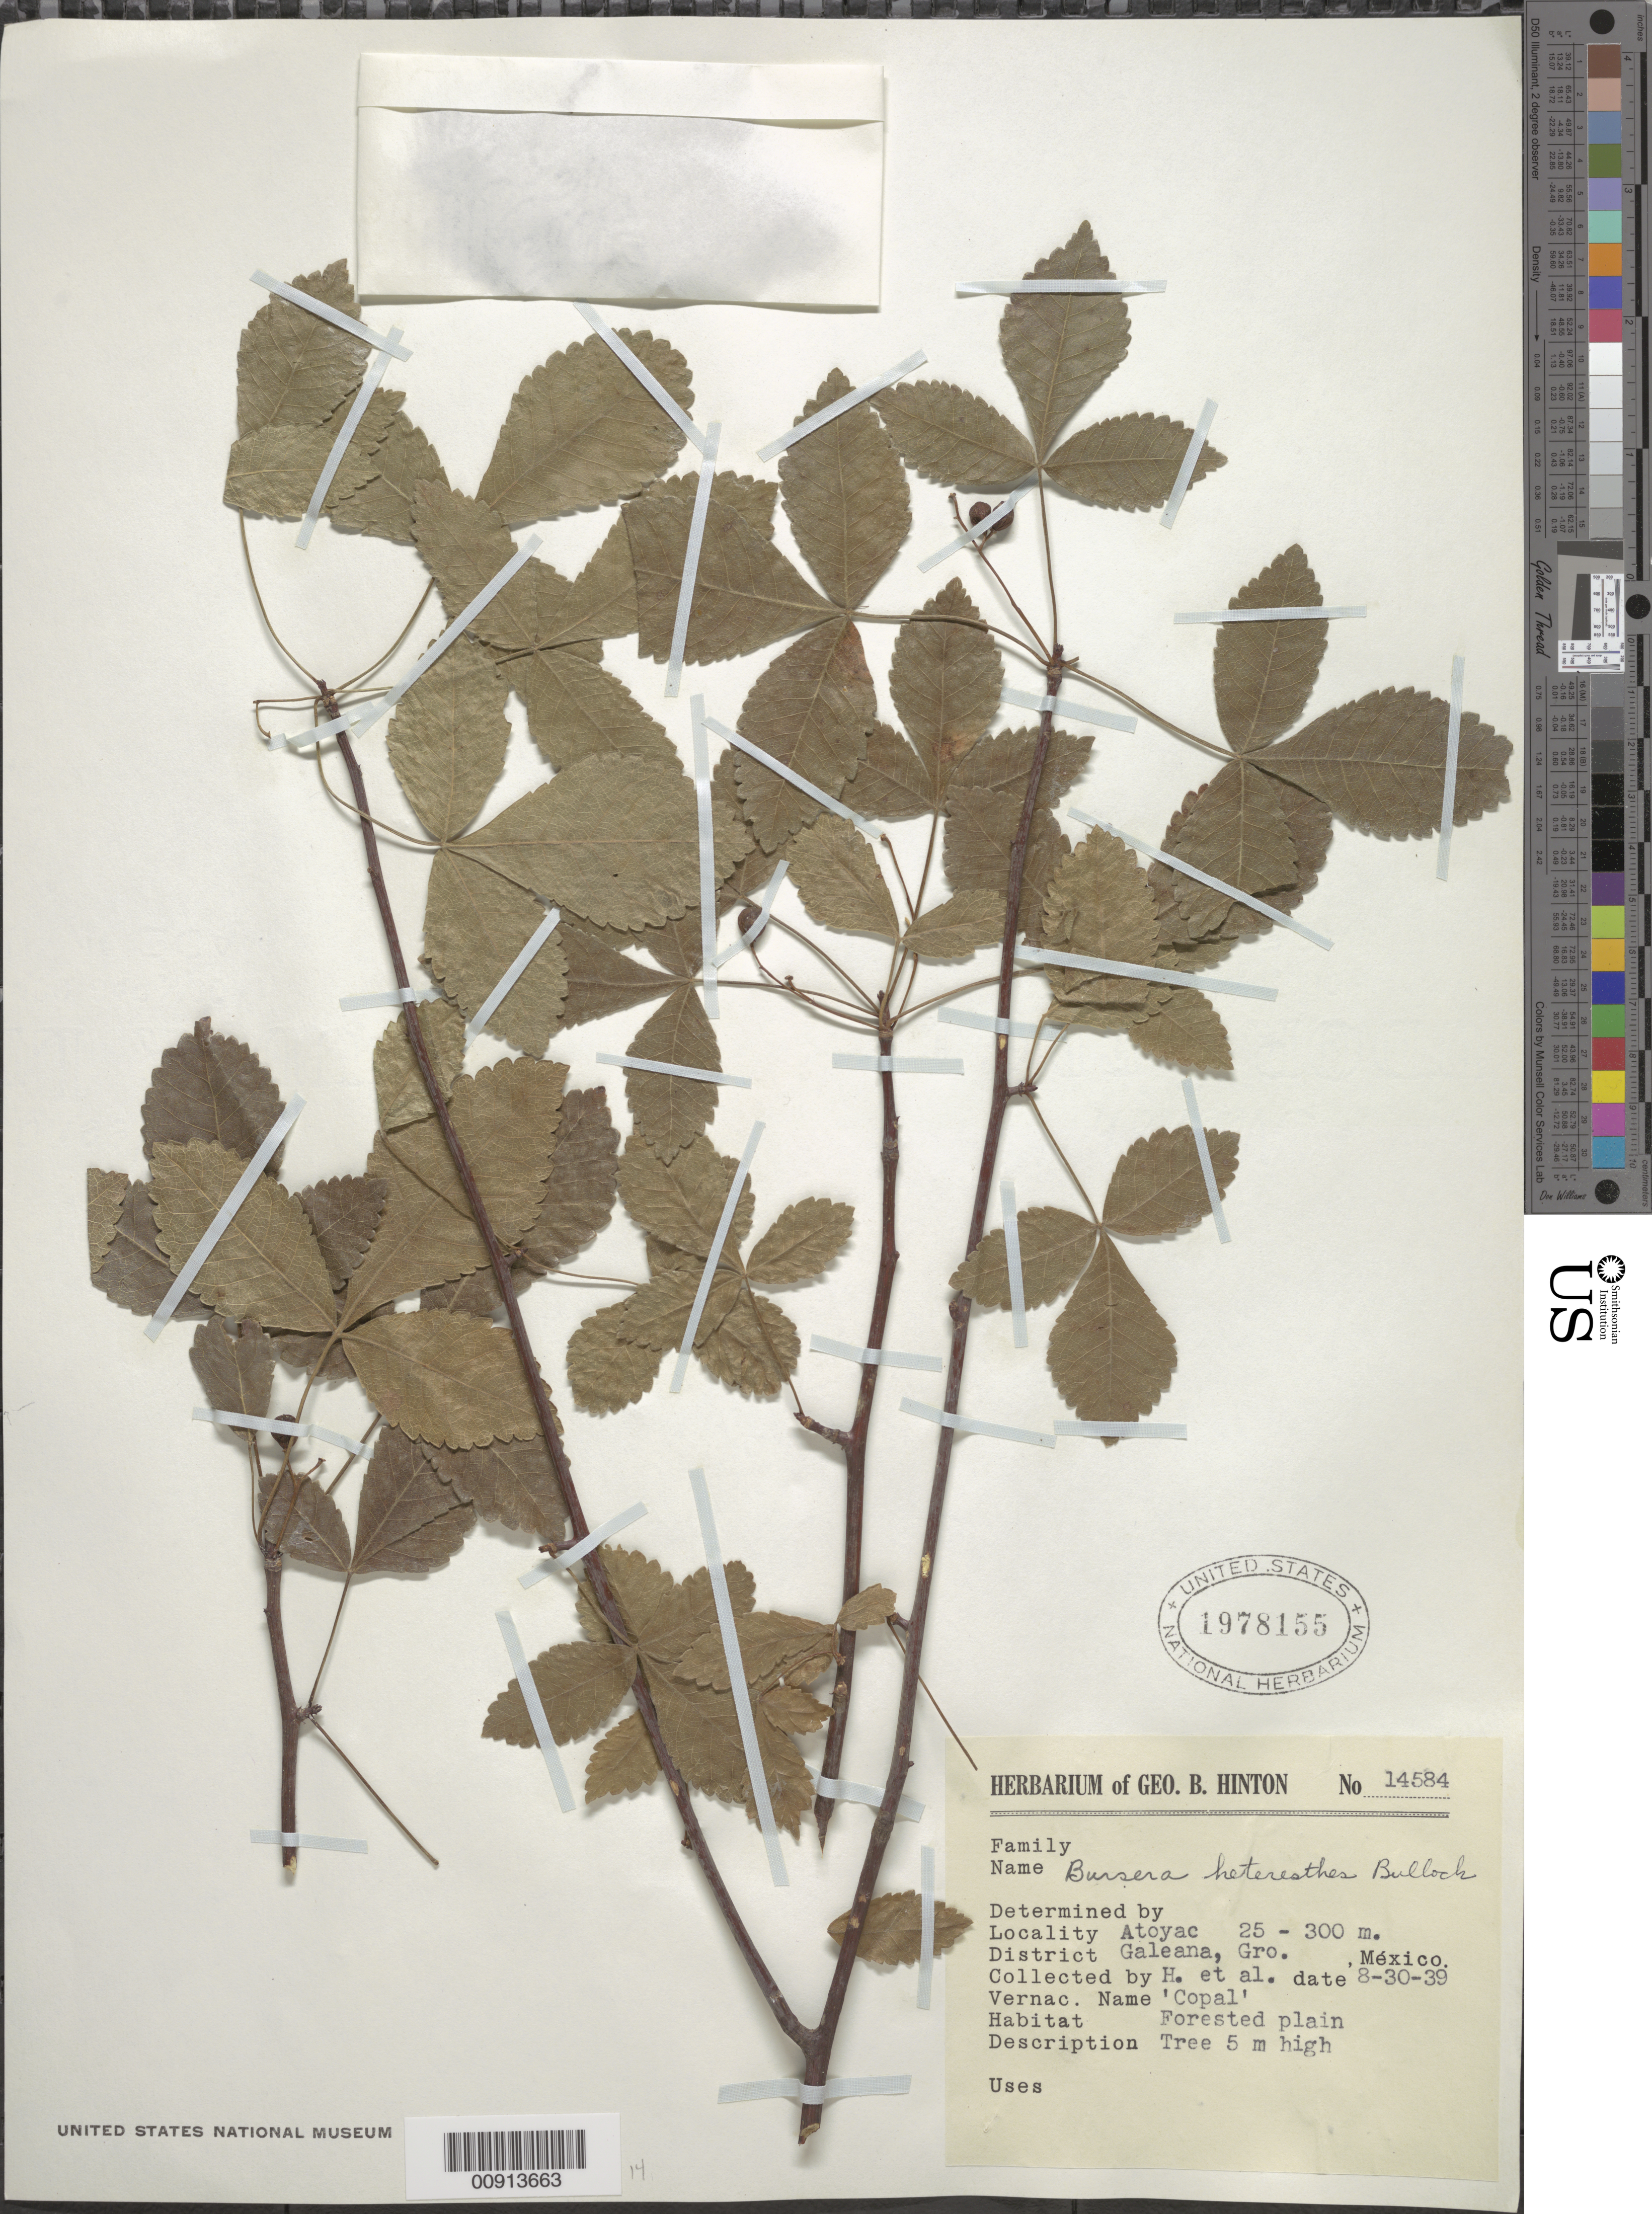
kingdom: Plantae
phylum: Tracheophyta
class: Magnoliopsida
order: Sapindales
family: Burseraceae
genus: Bursera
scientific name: Bursera heteresthes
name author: Bullock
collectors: G. B. Hinton & et al.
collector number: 14584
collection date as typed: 30 Aug 1939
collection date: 1939-08-30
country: Mexico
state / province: Guerrero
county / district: Galeana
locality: Atoyac, District Galeana, Guerrero.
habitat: Forested plain.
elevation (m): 300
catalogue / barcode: US 1978155